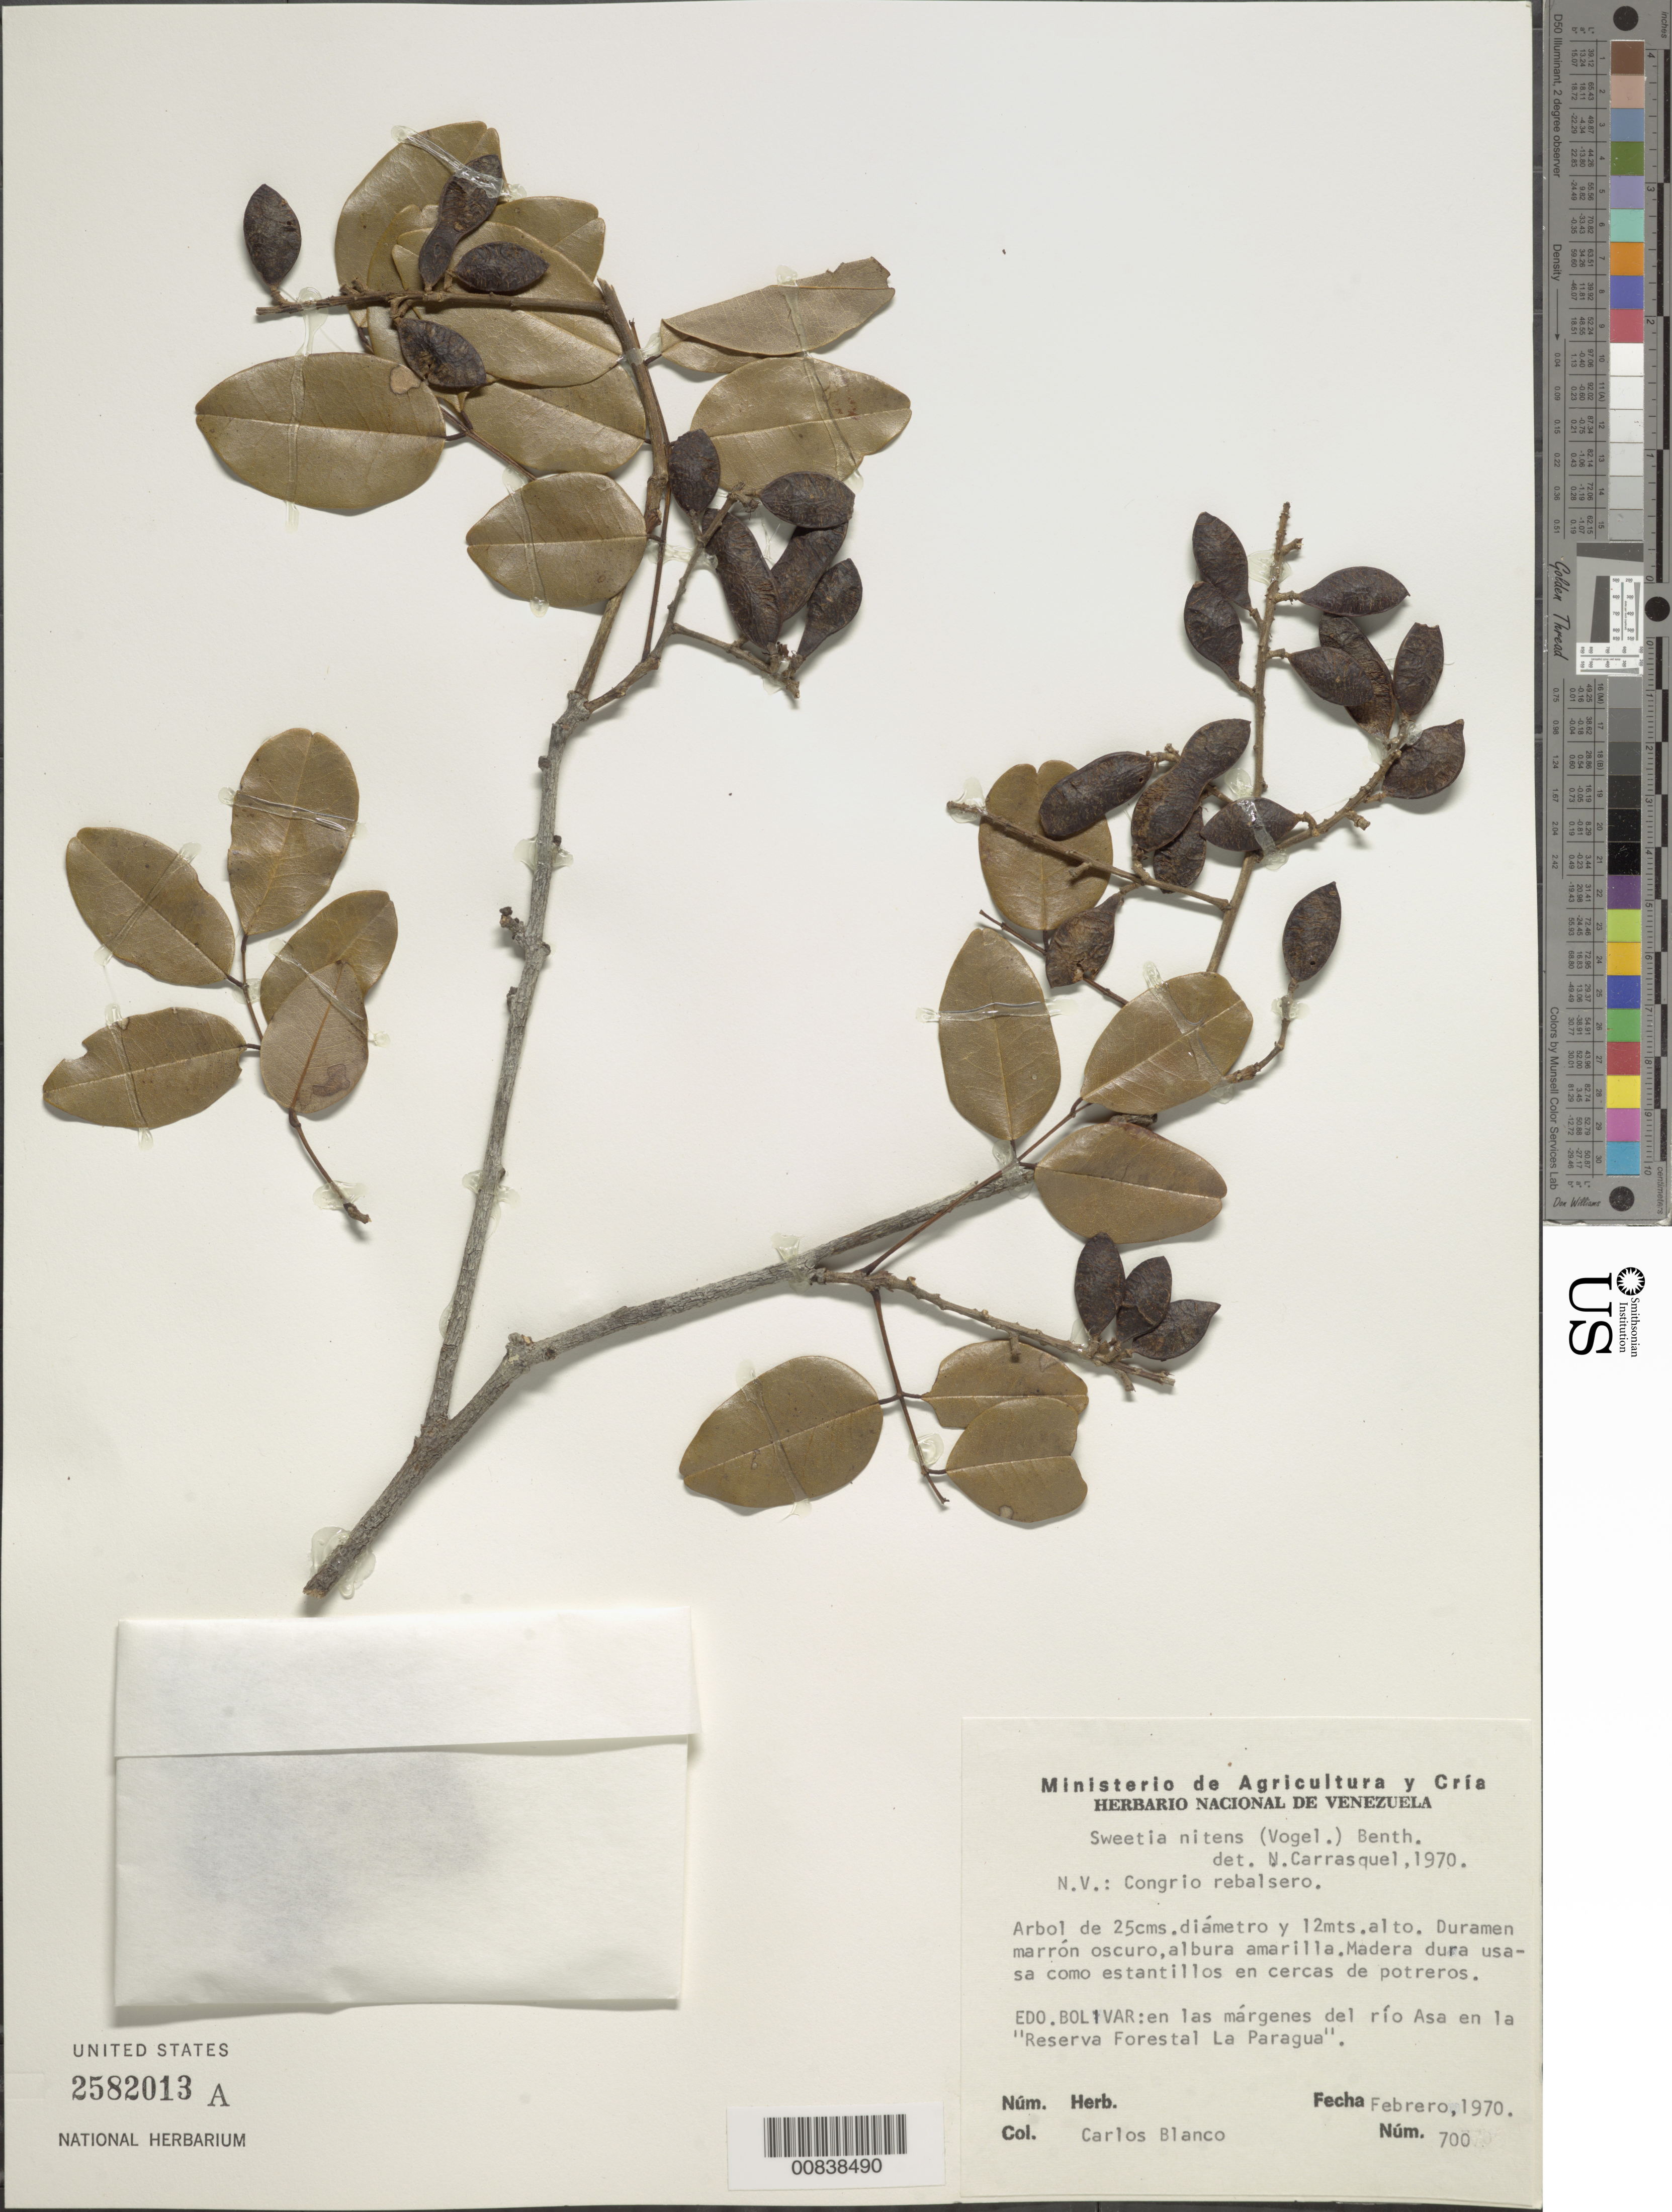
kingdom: Plantae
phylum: Tracheophyta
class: Magnoliopsida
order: Fabales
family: Fabaceae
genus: Acosmium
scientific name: Acosmium nitens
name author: (Vogel) Yakovlev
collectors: C. A. Blanco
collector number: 700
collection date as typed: Feb-70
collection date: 1970-02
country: Venezuela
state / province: Bolívar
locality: Reserva Forestal "La Paragua"; Río Asa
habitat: Margenes del rio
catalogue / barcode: US 2582013A